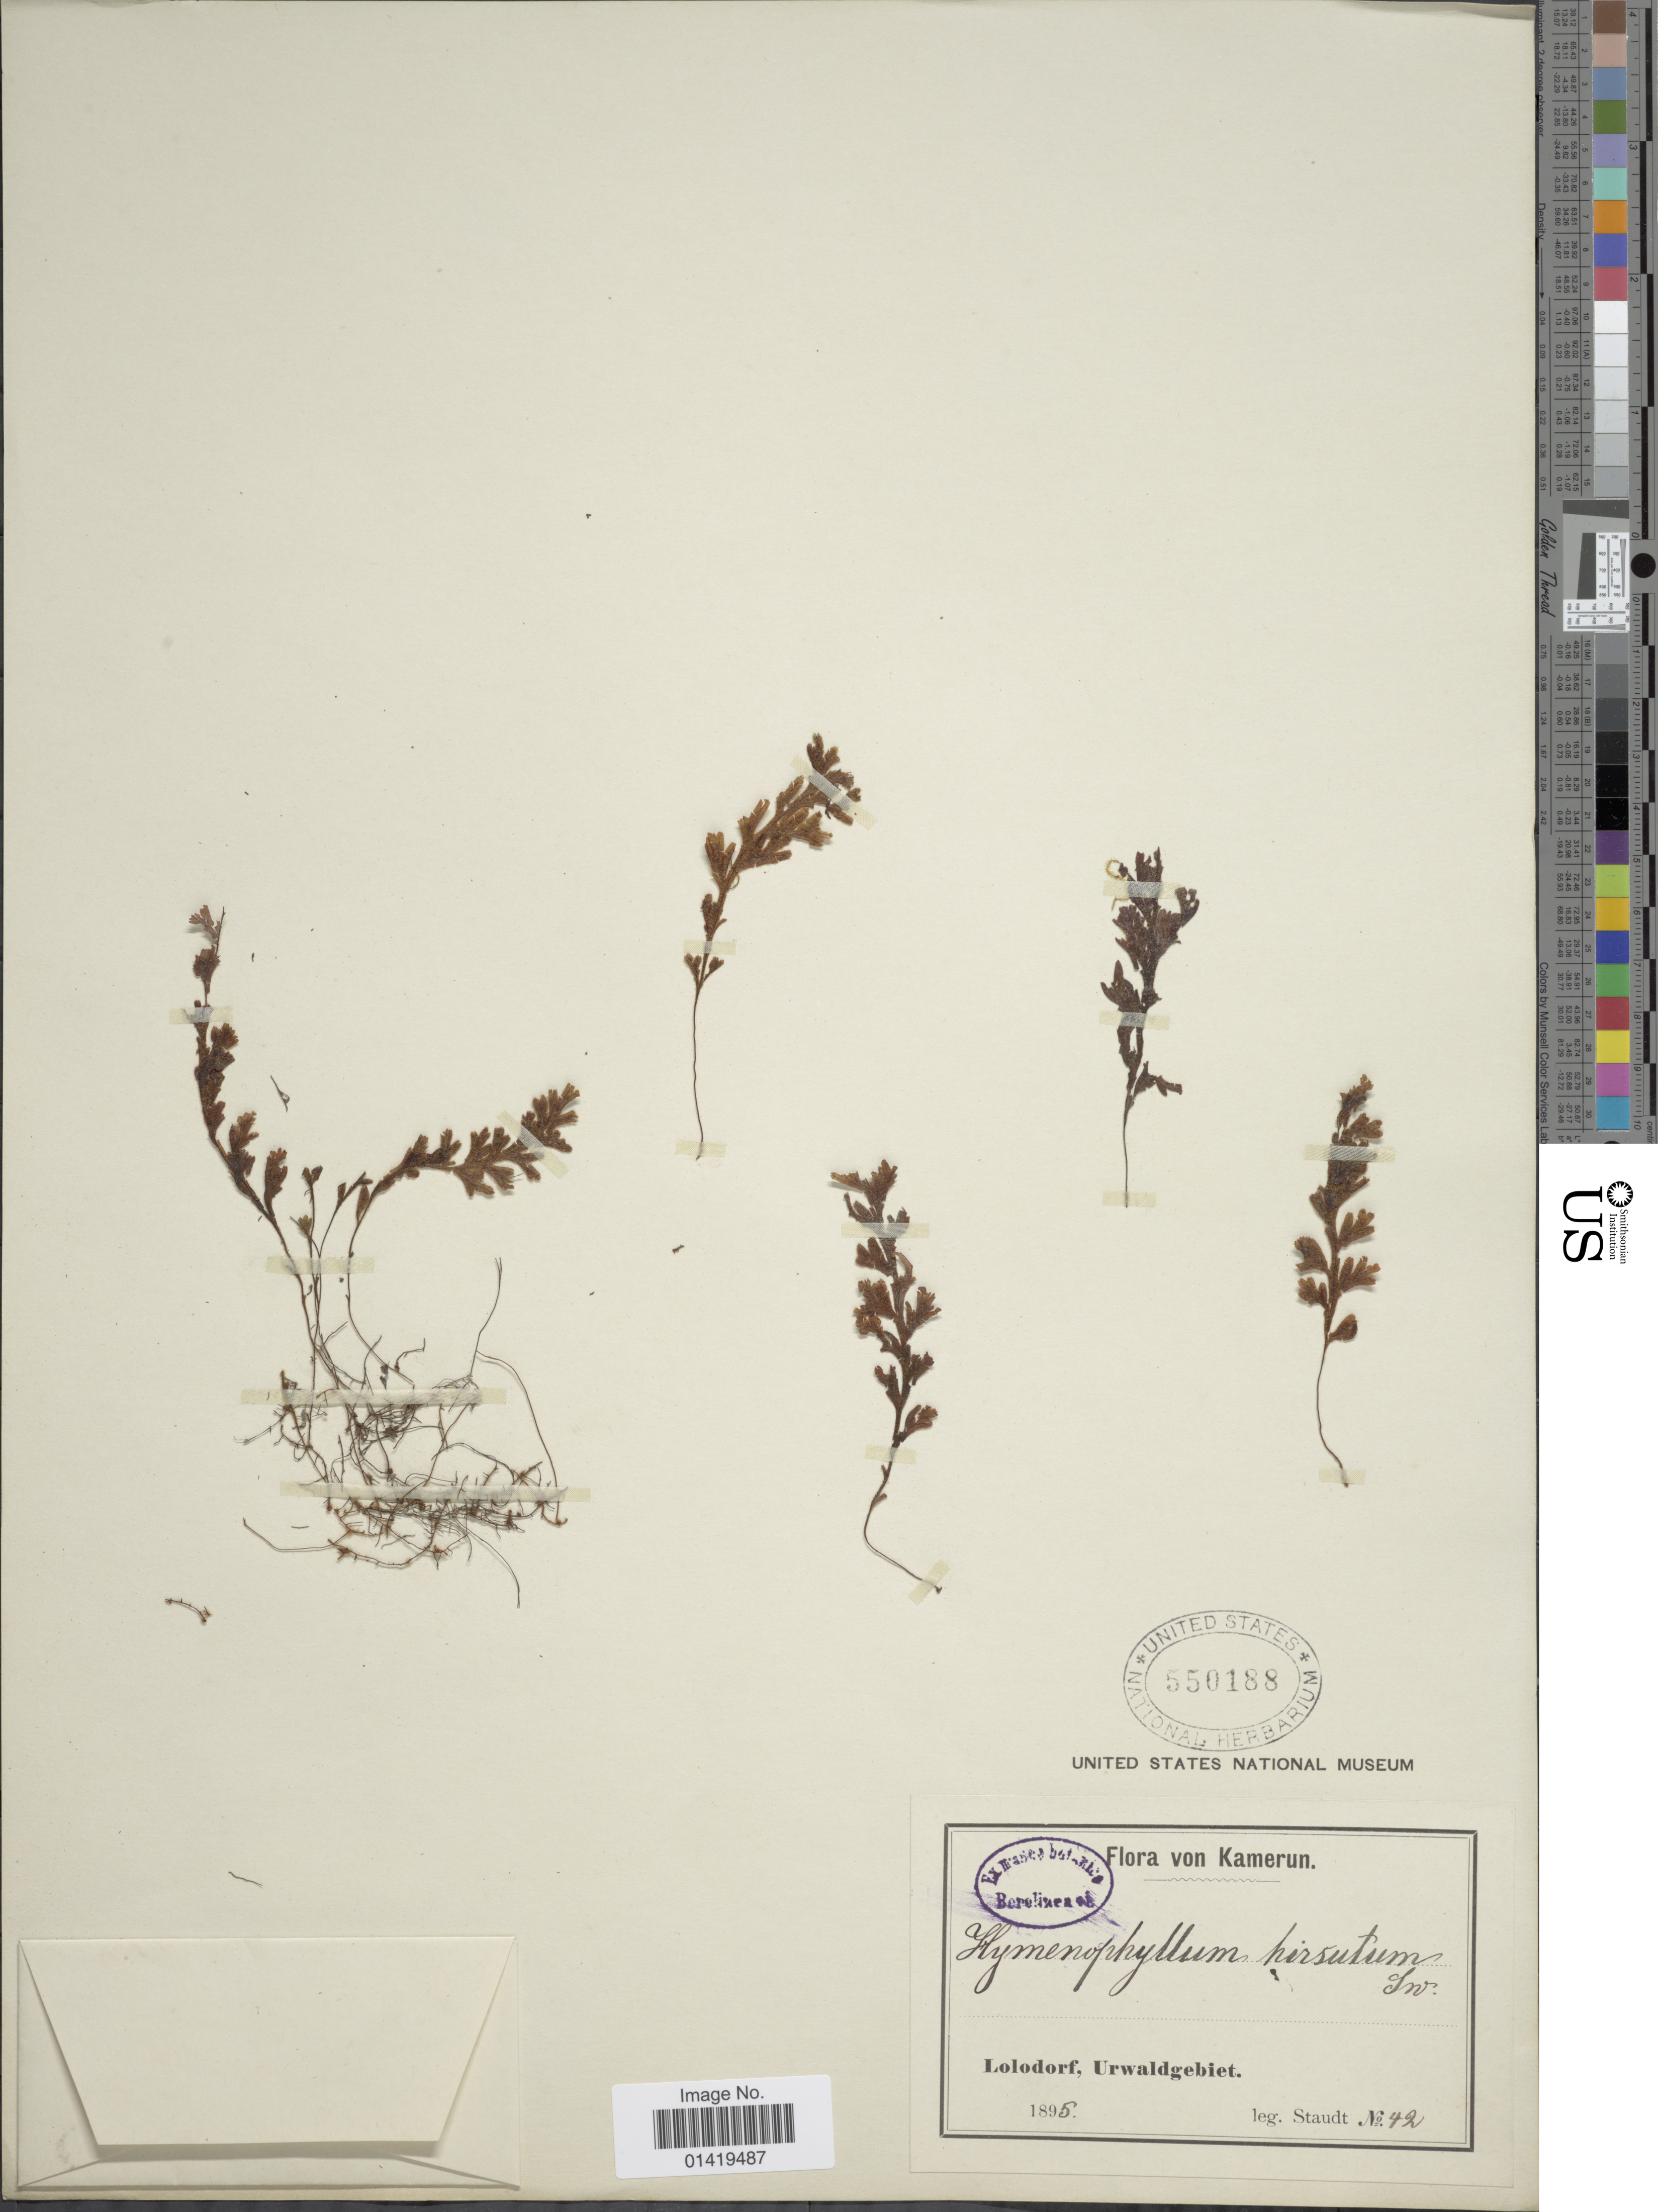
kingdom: Plantae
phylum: Tracheophyta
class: Polypodiopsida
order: Hymenophyllales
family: Hymenophyllaceae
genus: Hymenophyllum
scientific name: Hymenophyllum fragile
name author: (Hedw.) C.V. Morton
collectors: -. Staudt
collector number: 42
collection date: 1895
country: Cameroon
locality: Kamerun Lolodorf, Urwaldgebiet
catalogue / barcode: US 550188